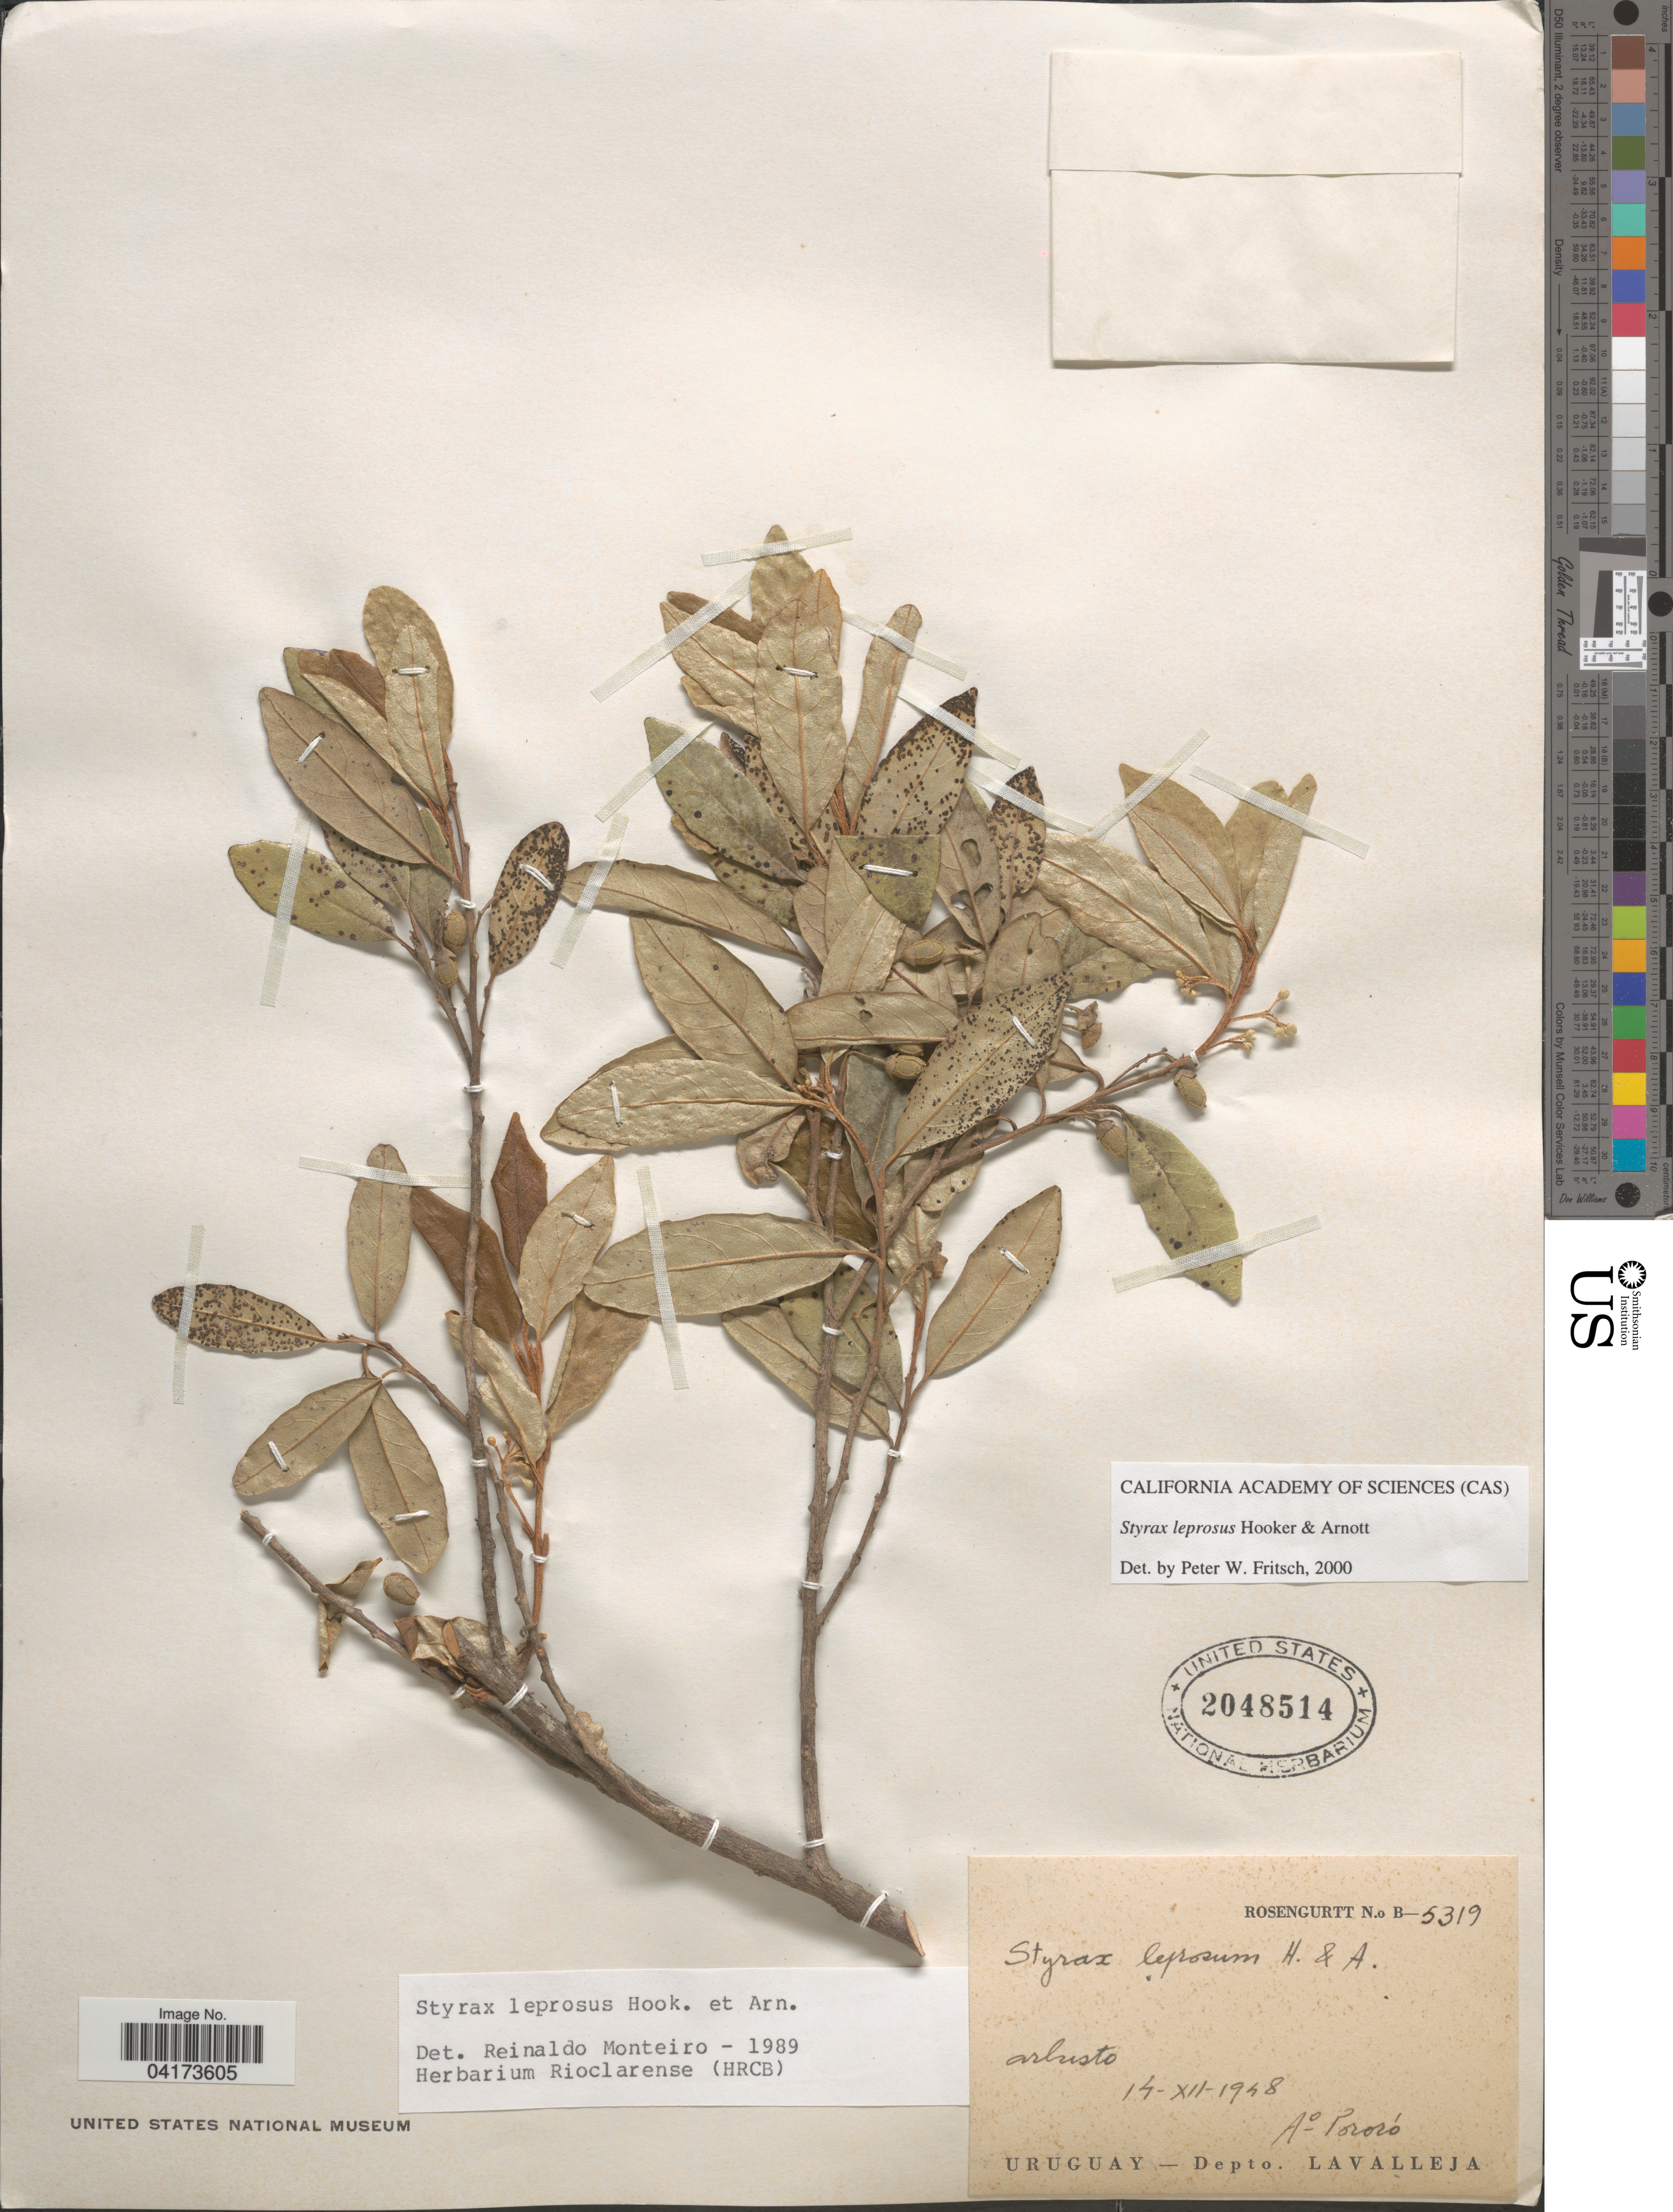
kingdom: Plantae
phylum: Tracheophyta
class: Magnoliopsida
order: Ericales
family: Styracaceae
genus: Styrax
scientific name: Styrax leprosus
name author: Hook. & Arn.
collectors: Rosengurtt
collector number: B-5319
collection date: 1948-12-14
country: Uruguay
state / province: Lavalleja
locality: Ao Pororó. Depto. Lavalleja.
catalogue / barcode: US 2048514